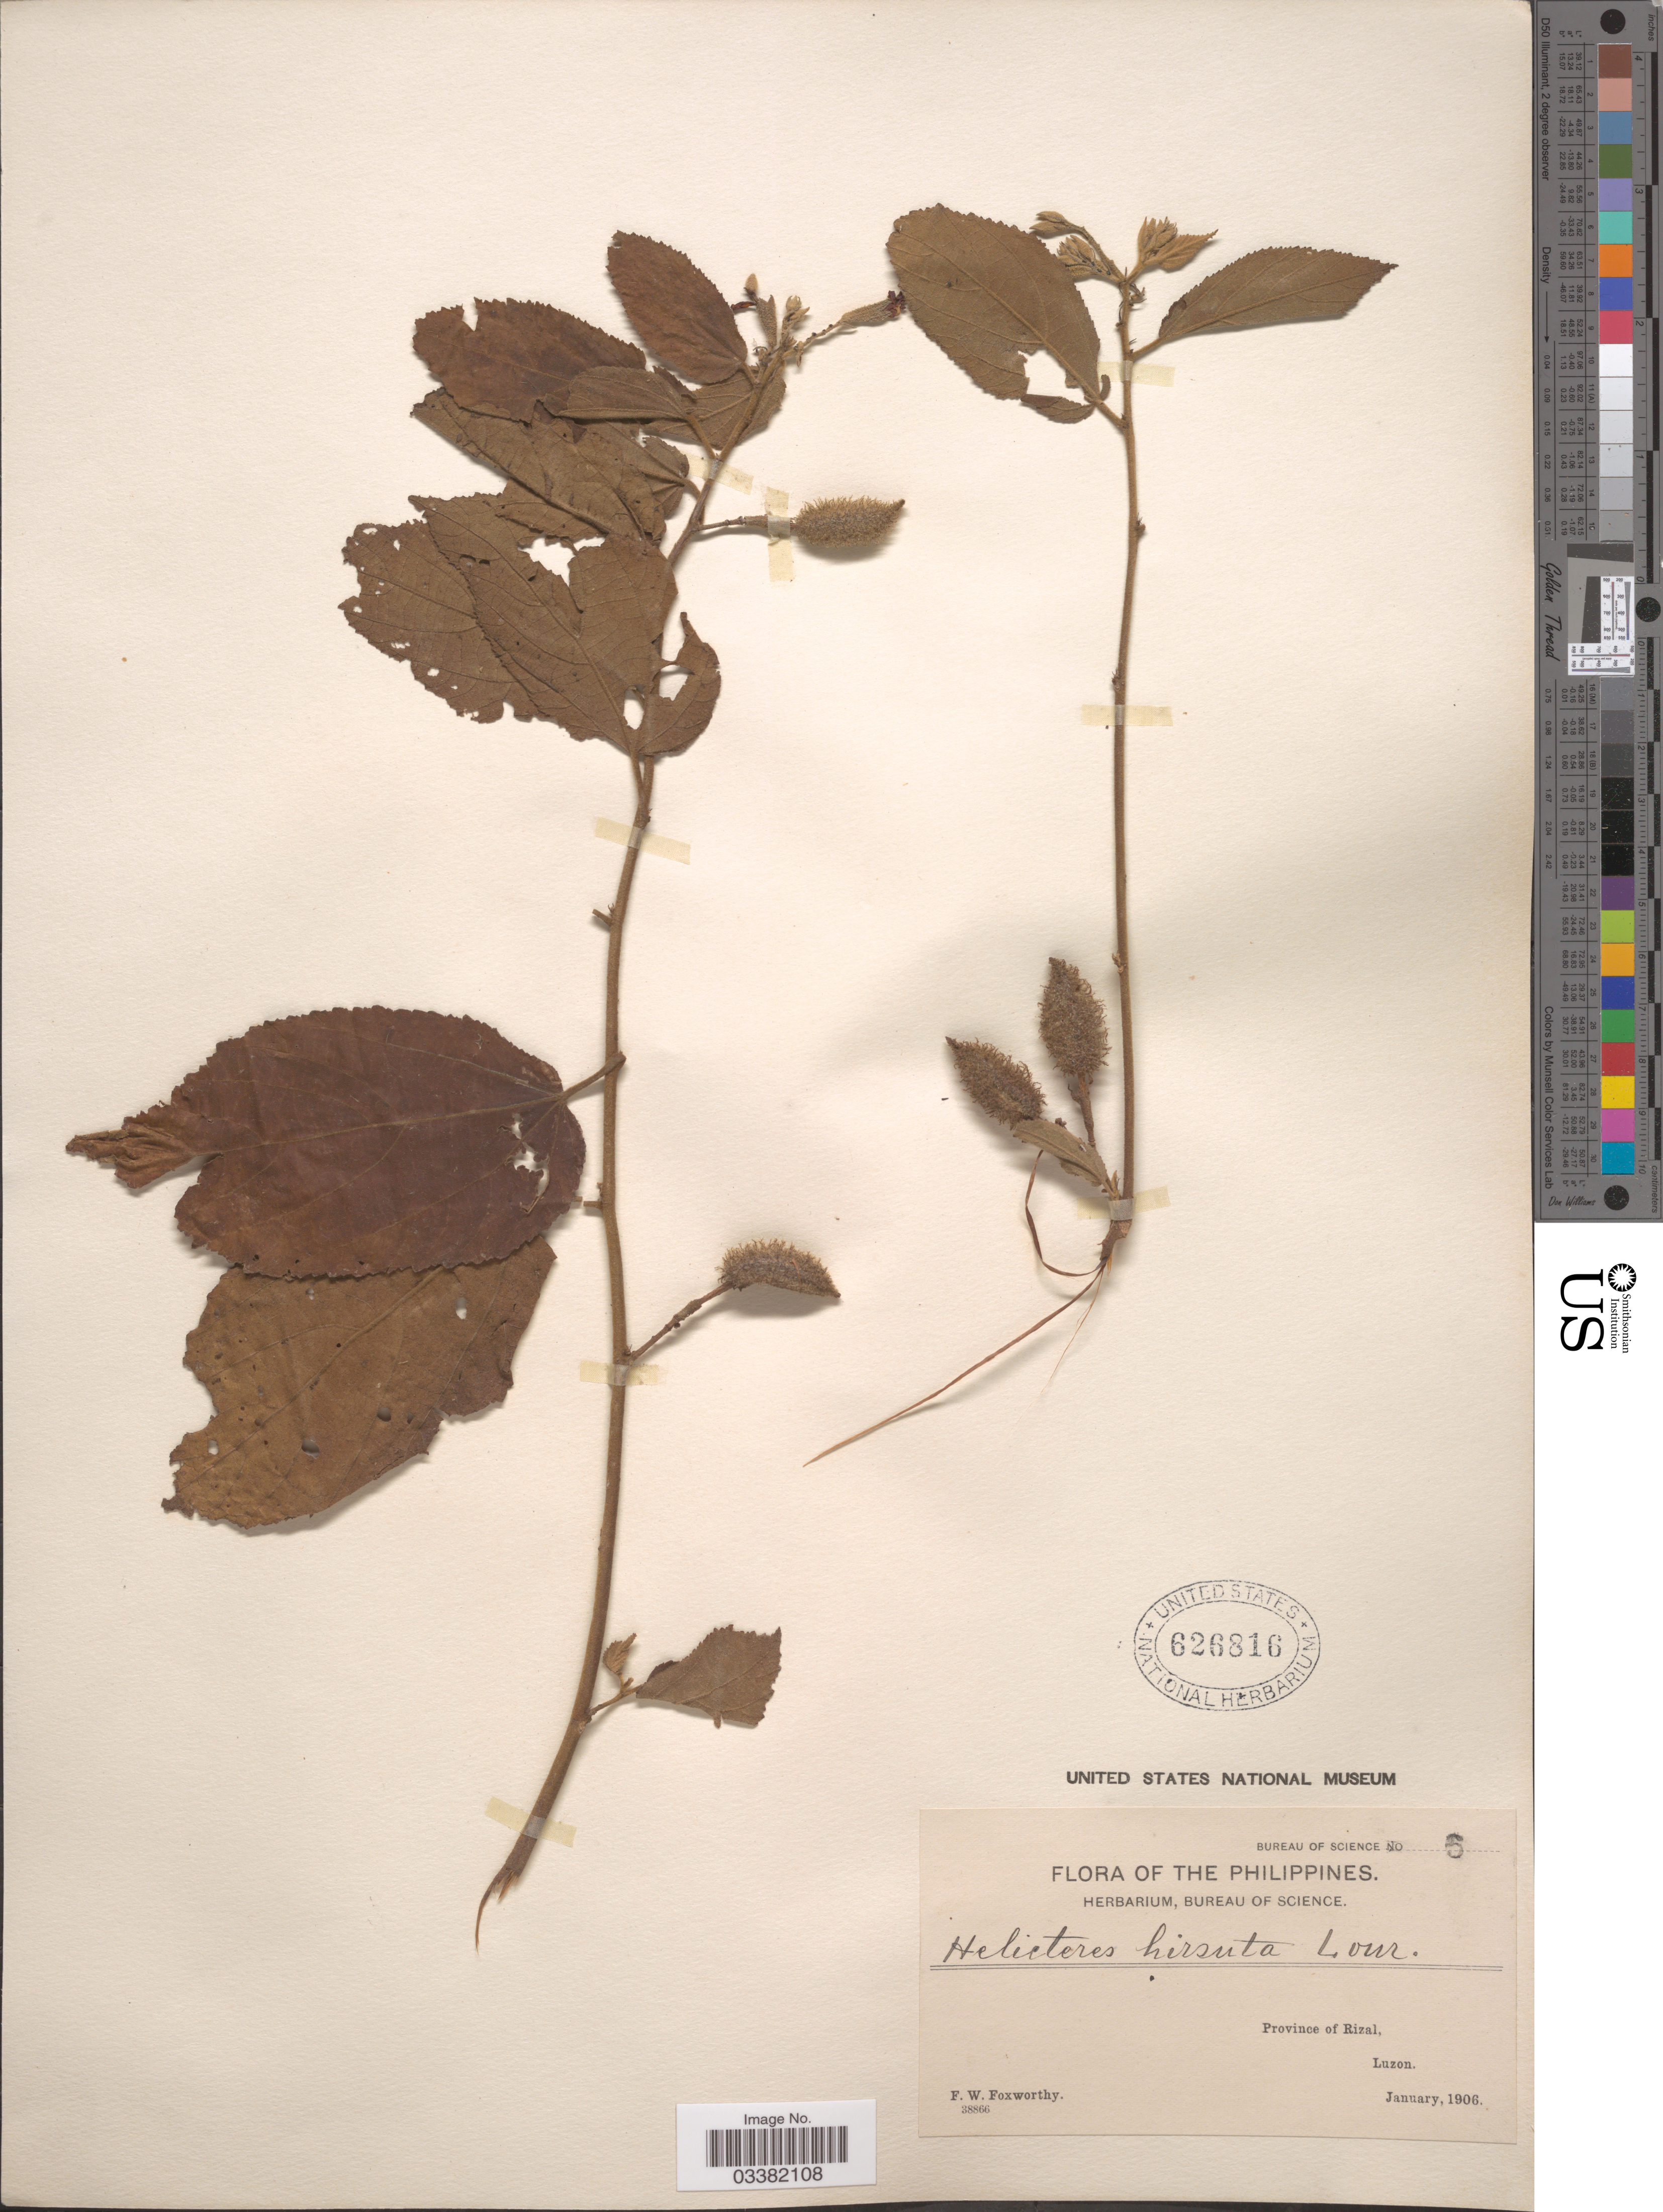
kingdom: Plantae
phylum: Tracheophyta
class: Magnoliopsida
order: Malvales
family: Malvaceae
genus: Helicteres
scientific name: Helicteres hirsuta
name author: Lour.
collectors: F. W. Foxworthy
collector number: Bureau of Science 5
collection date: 1906-01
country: Philippines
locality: Province of Rizal, Luzon.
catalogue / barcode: US 626816